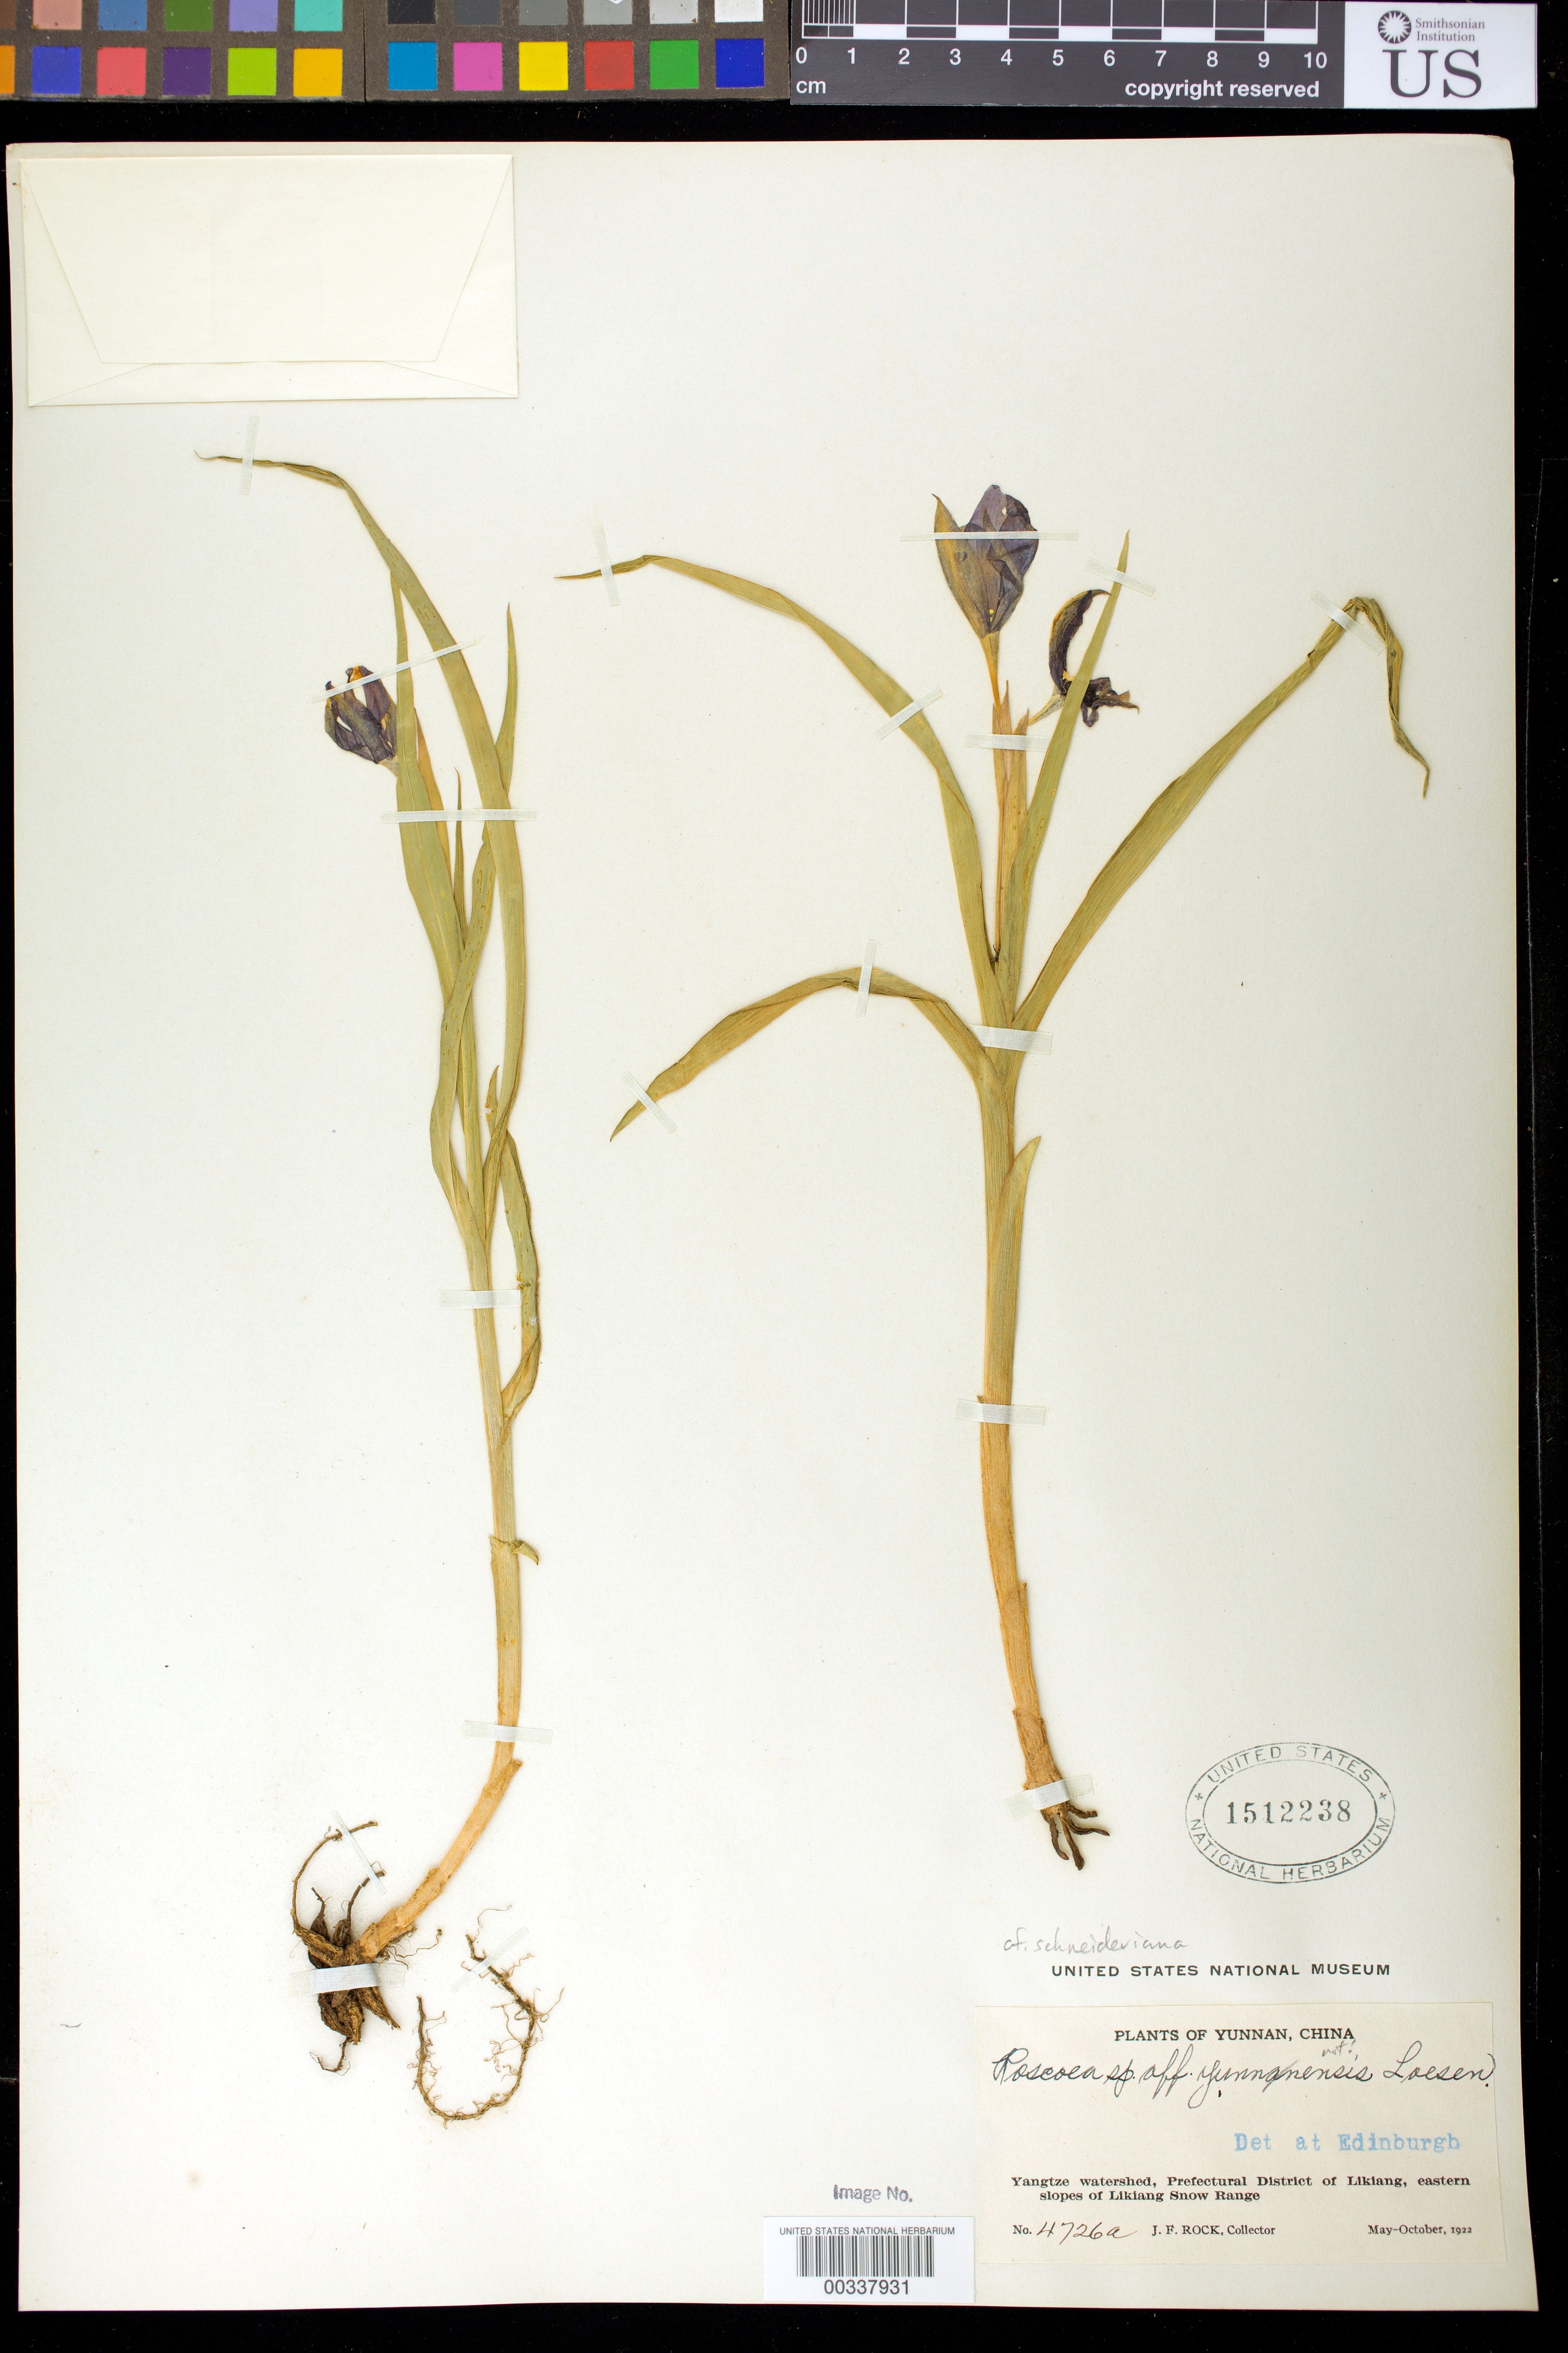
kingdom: Plantae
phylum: Tracheophyta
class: Liliopsida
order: Zingiberales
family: Zingiberaceae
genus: Roscoea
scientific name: Roscoea yunnanensis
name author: Loes.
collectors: J. F. Rock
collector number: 4726a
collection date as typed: May 1922 to -- Oct 1922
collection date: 1922-05/1922-10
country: China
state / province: Yunnan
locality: Yangtze watershed, prefectural dist of Likiang, eastern slopes of Likiang snow range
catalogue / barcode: US 1512238